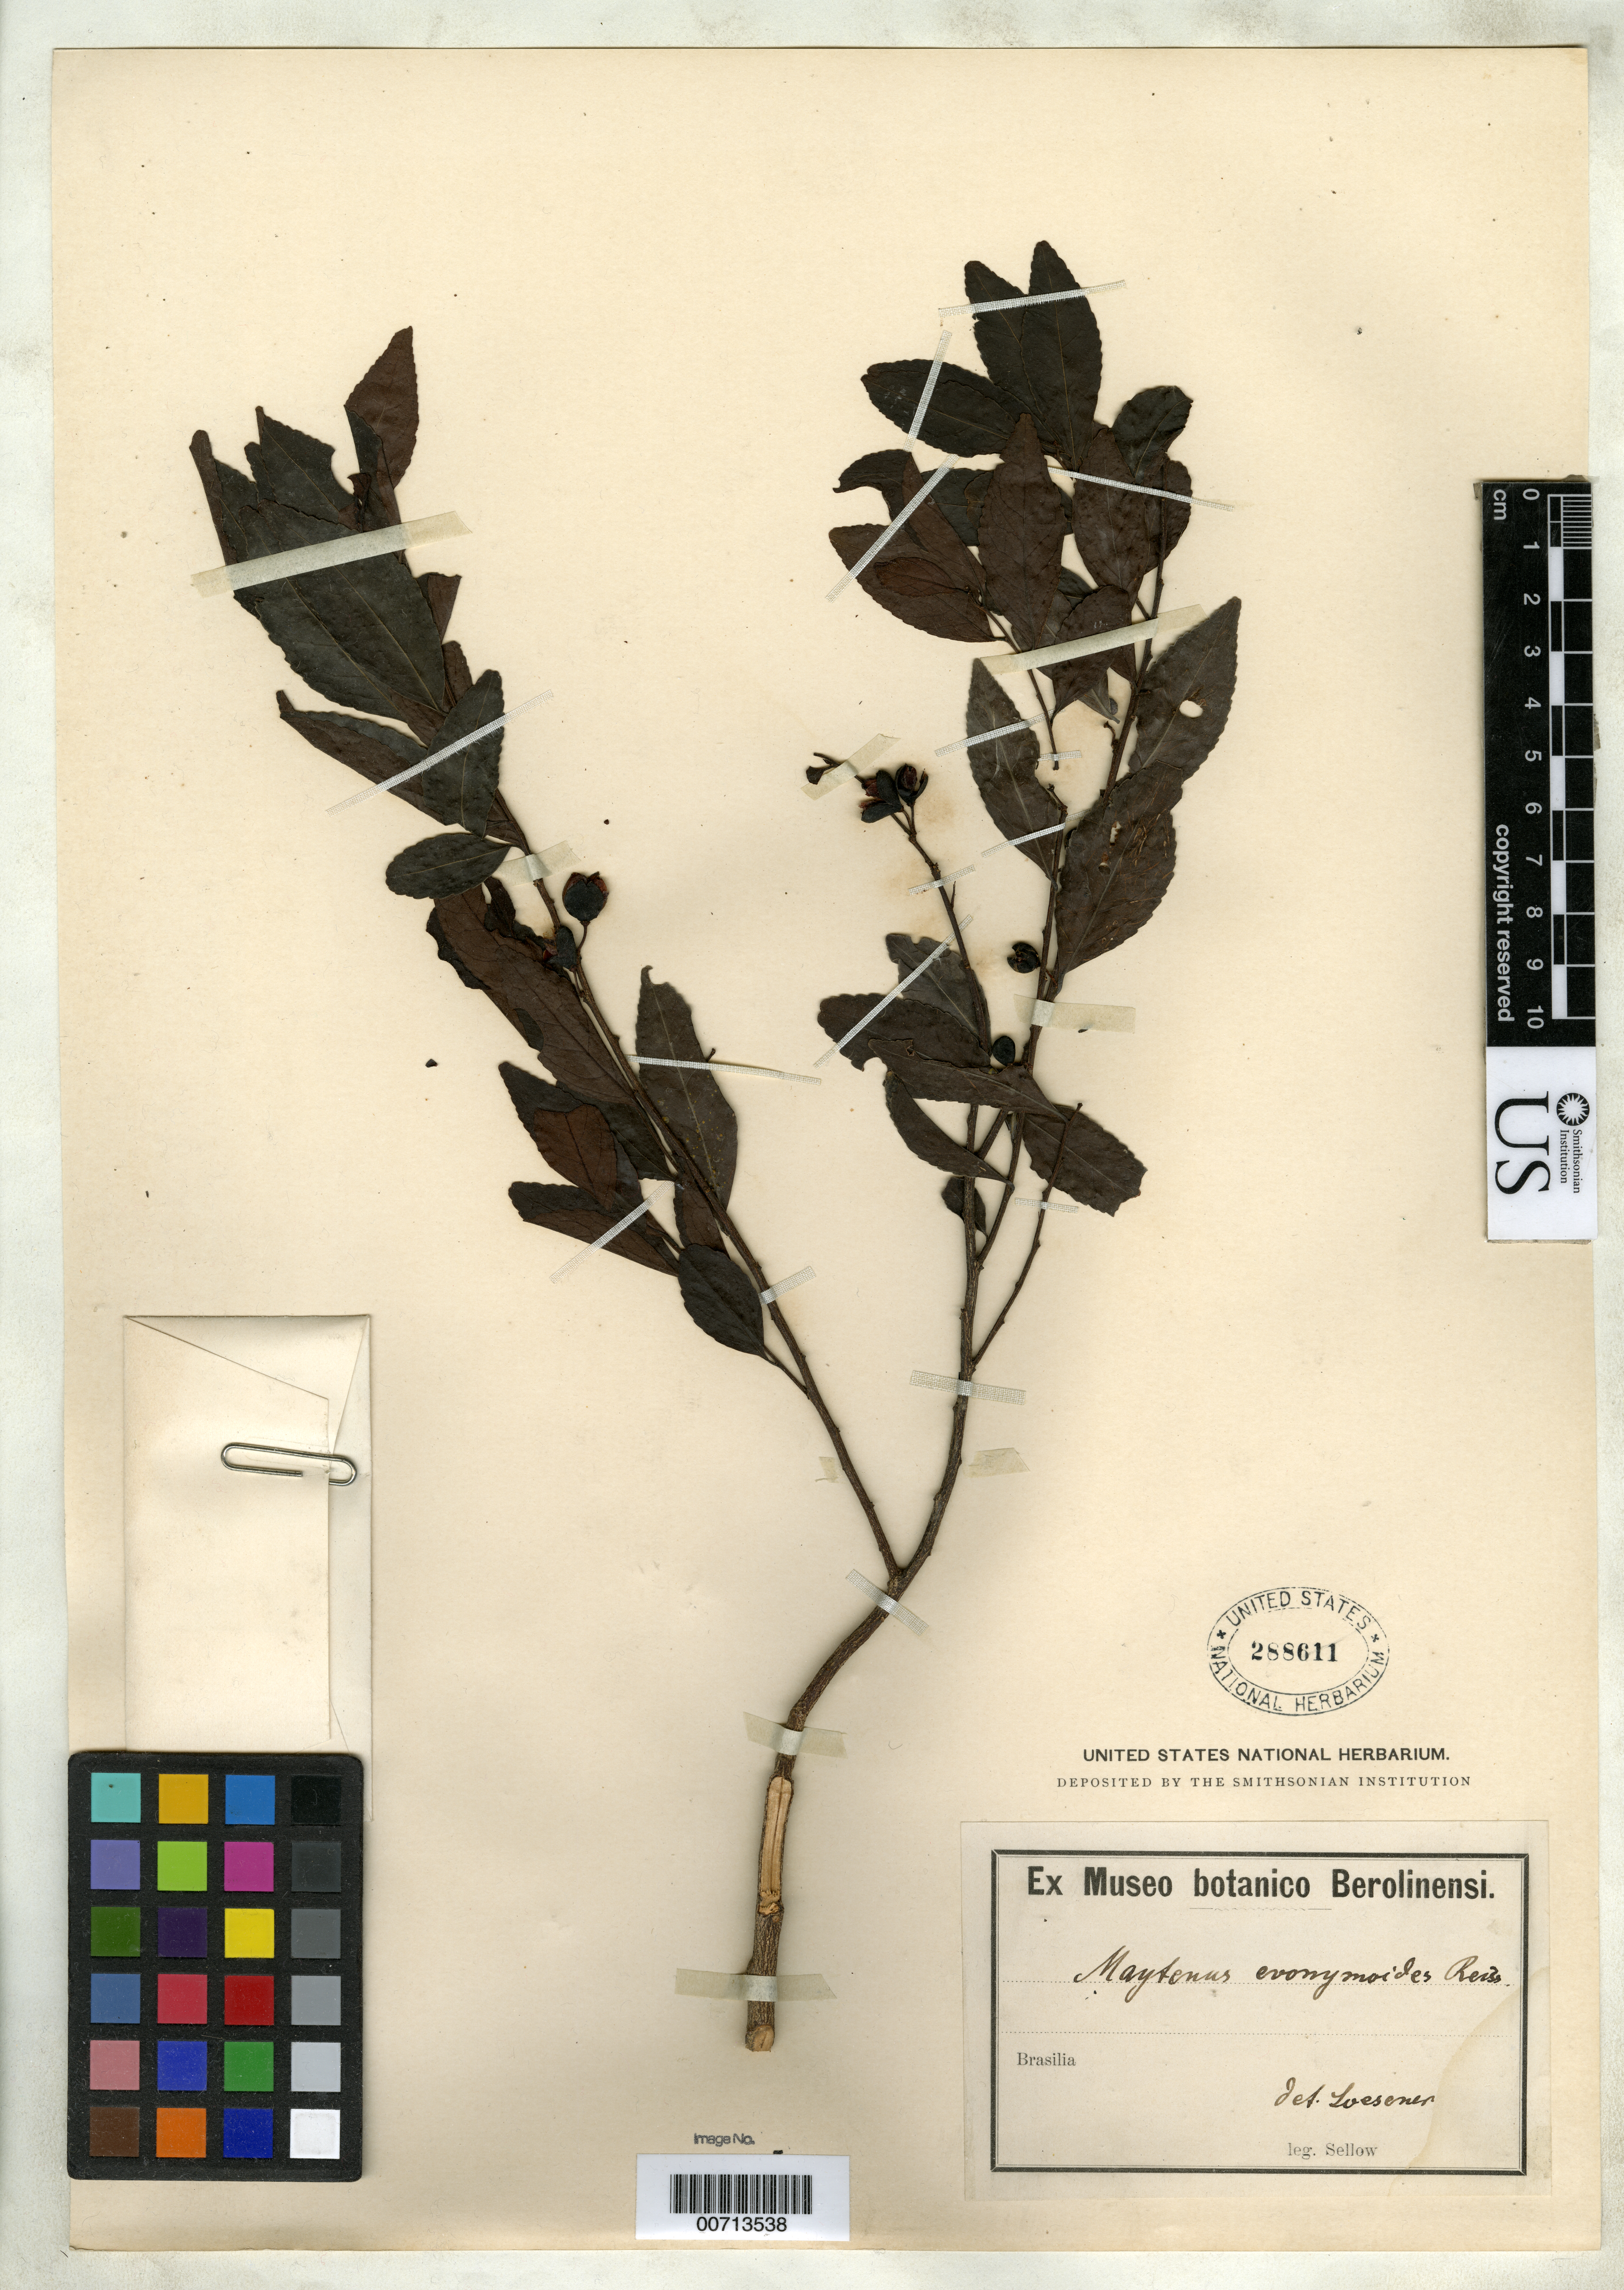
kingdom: Plantae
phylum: Tracheophyta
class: Magnoliopsida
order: Celastrales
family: Celastraceae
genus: Maytenus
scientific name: Maytenus evonymoides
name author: Reissek in Mart.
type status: Type Collection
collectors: F. Sellow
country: Brazil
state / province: Rio de Janeiro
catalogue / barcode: US 288611